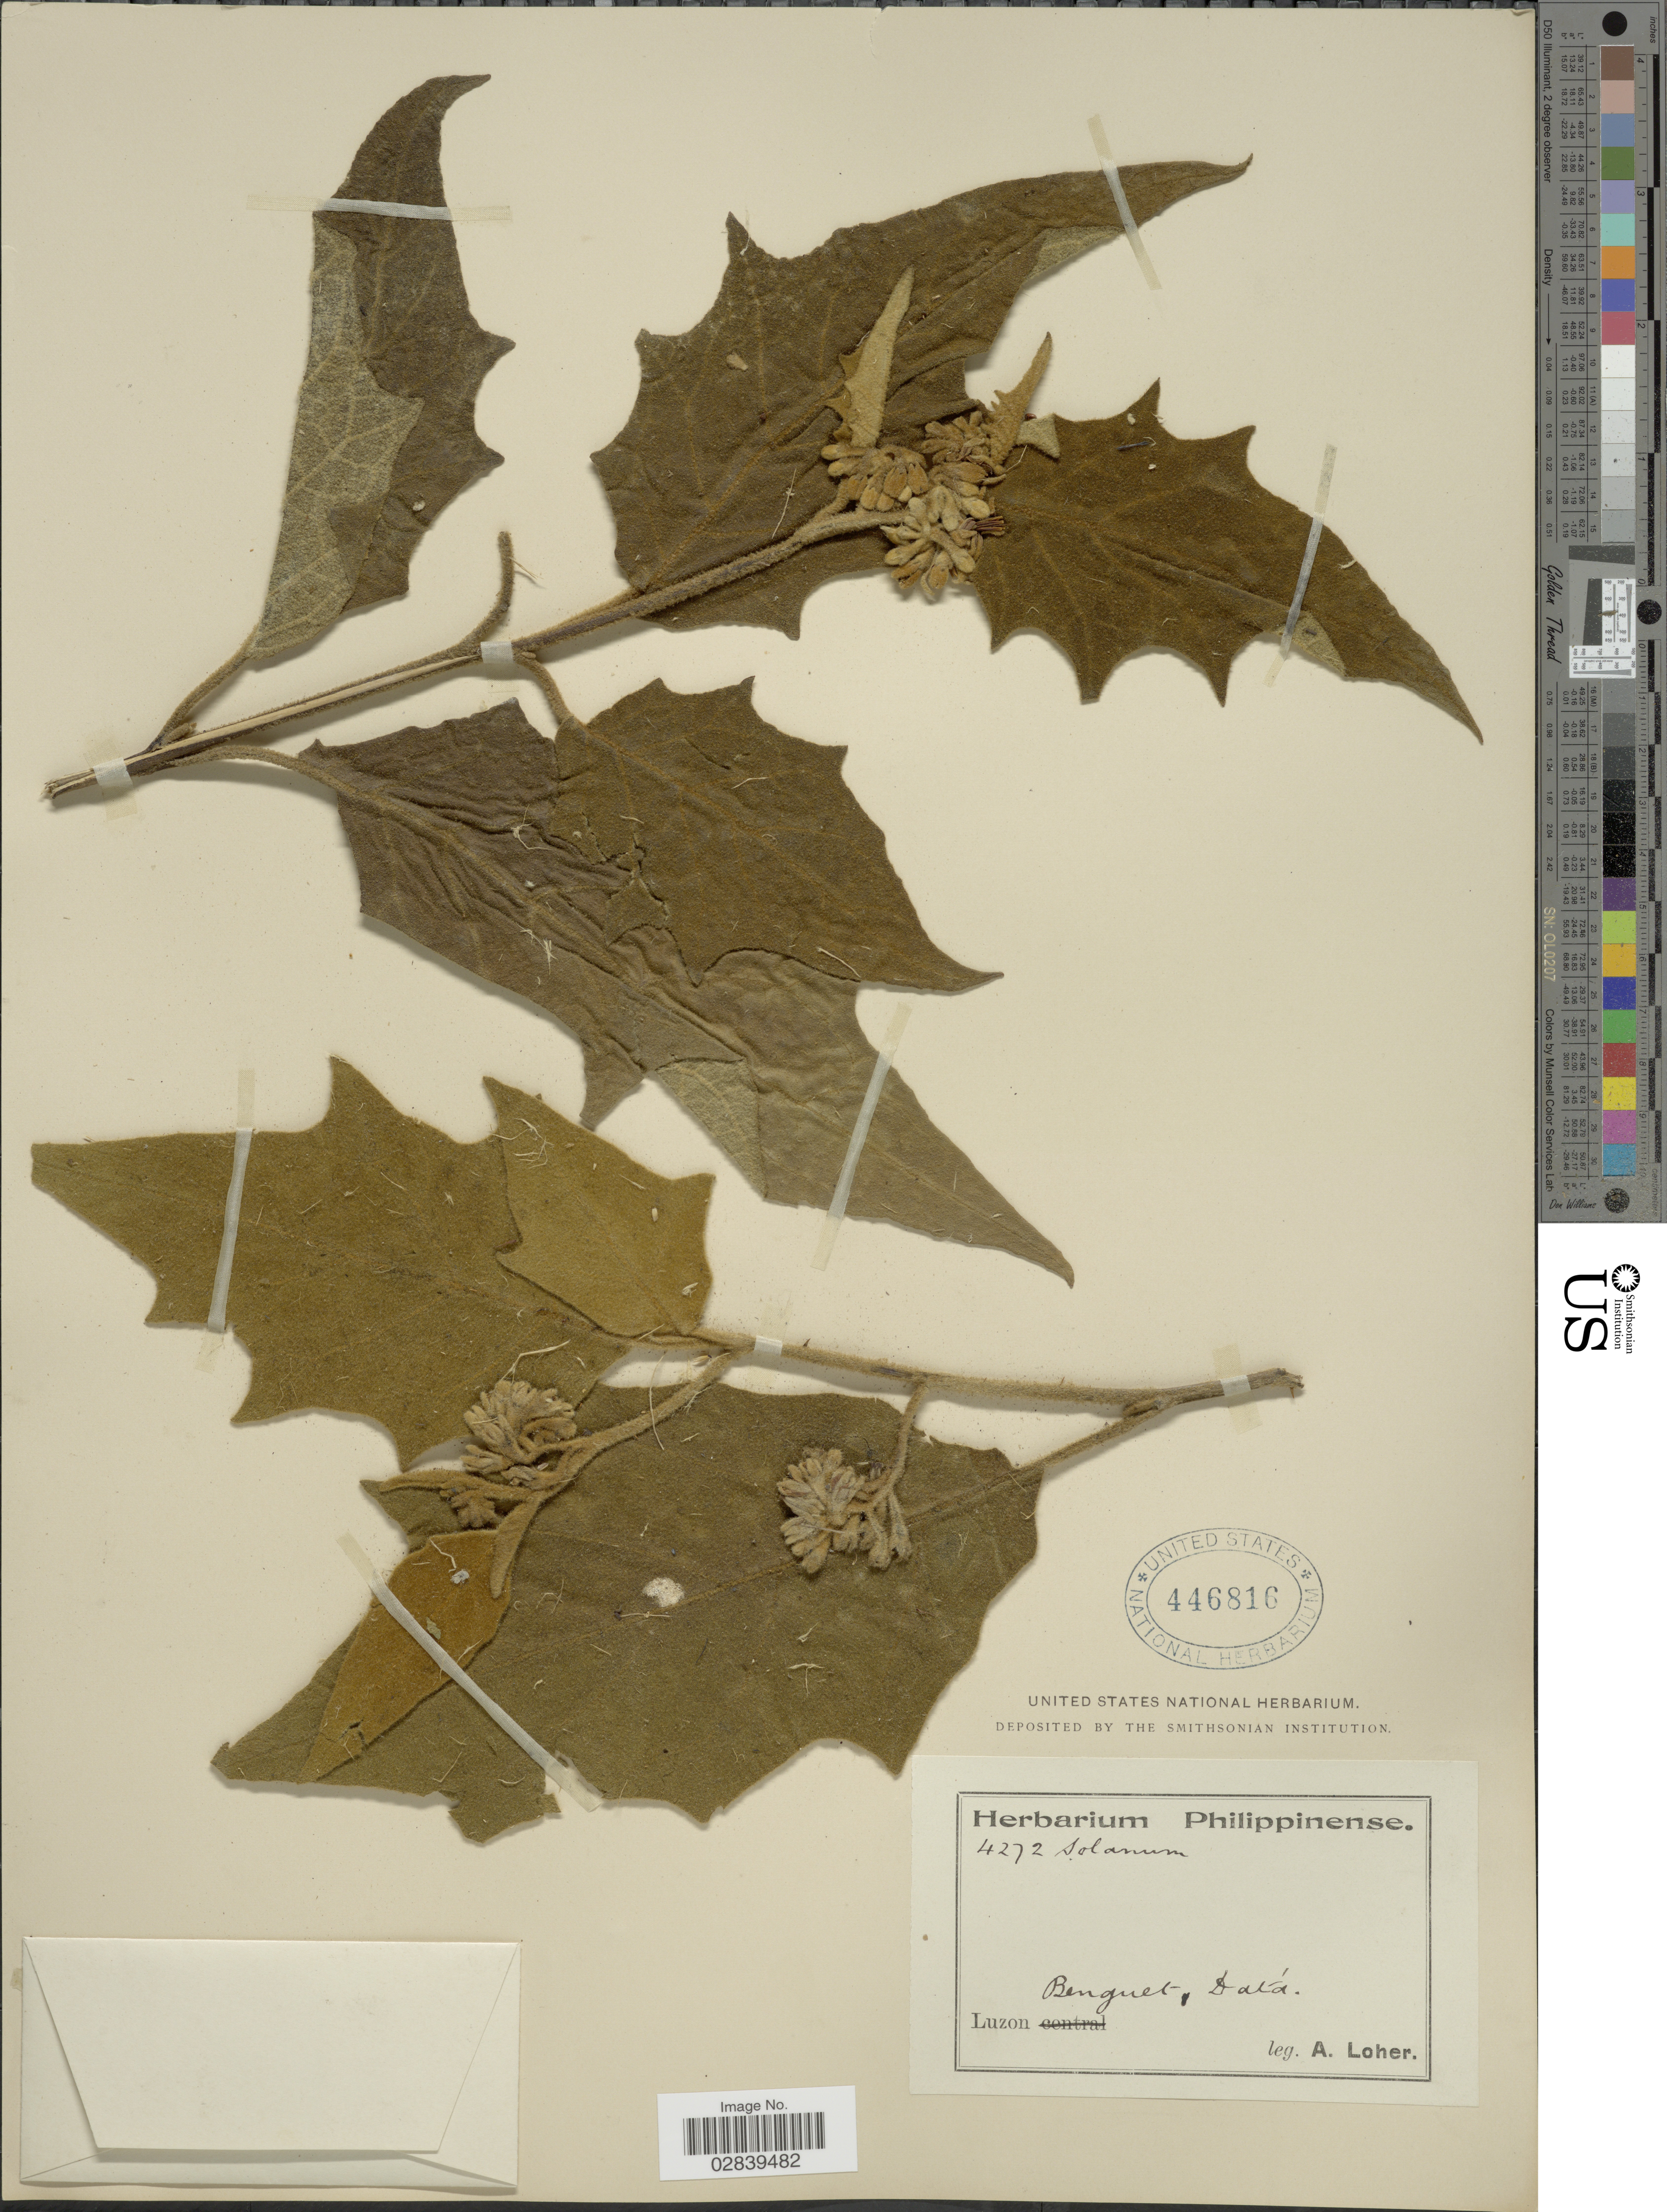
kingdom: Plantae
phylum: Tracheophyta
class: Magnoliopsida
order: Solanales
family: Solanaceae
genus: Solanum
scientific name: Solanum sp.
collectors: A. Loher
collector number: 4272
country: Philippines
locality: Benguet, Datá, Luzon.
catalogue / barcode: US 446816